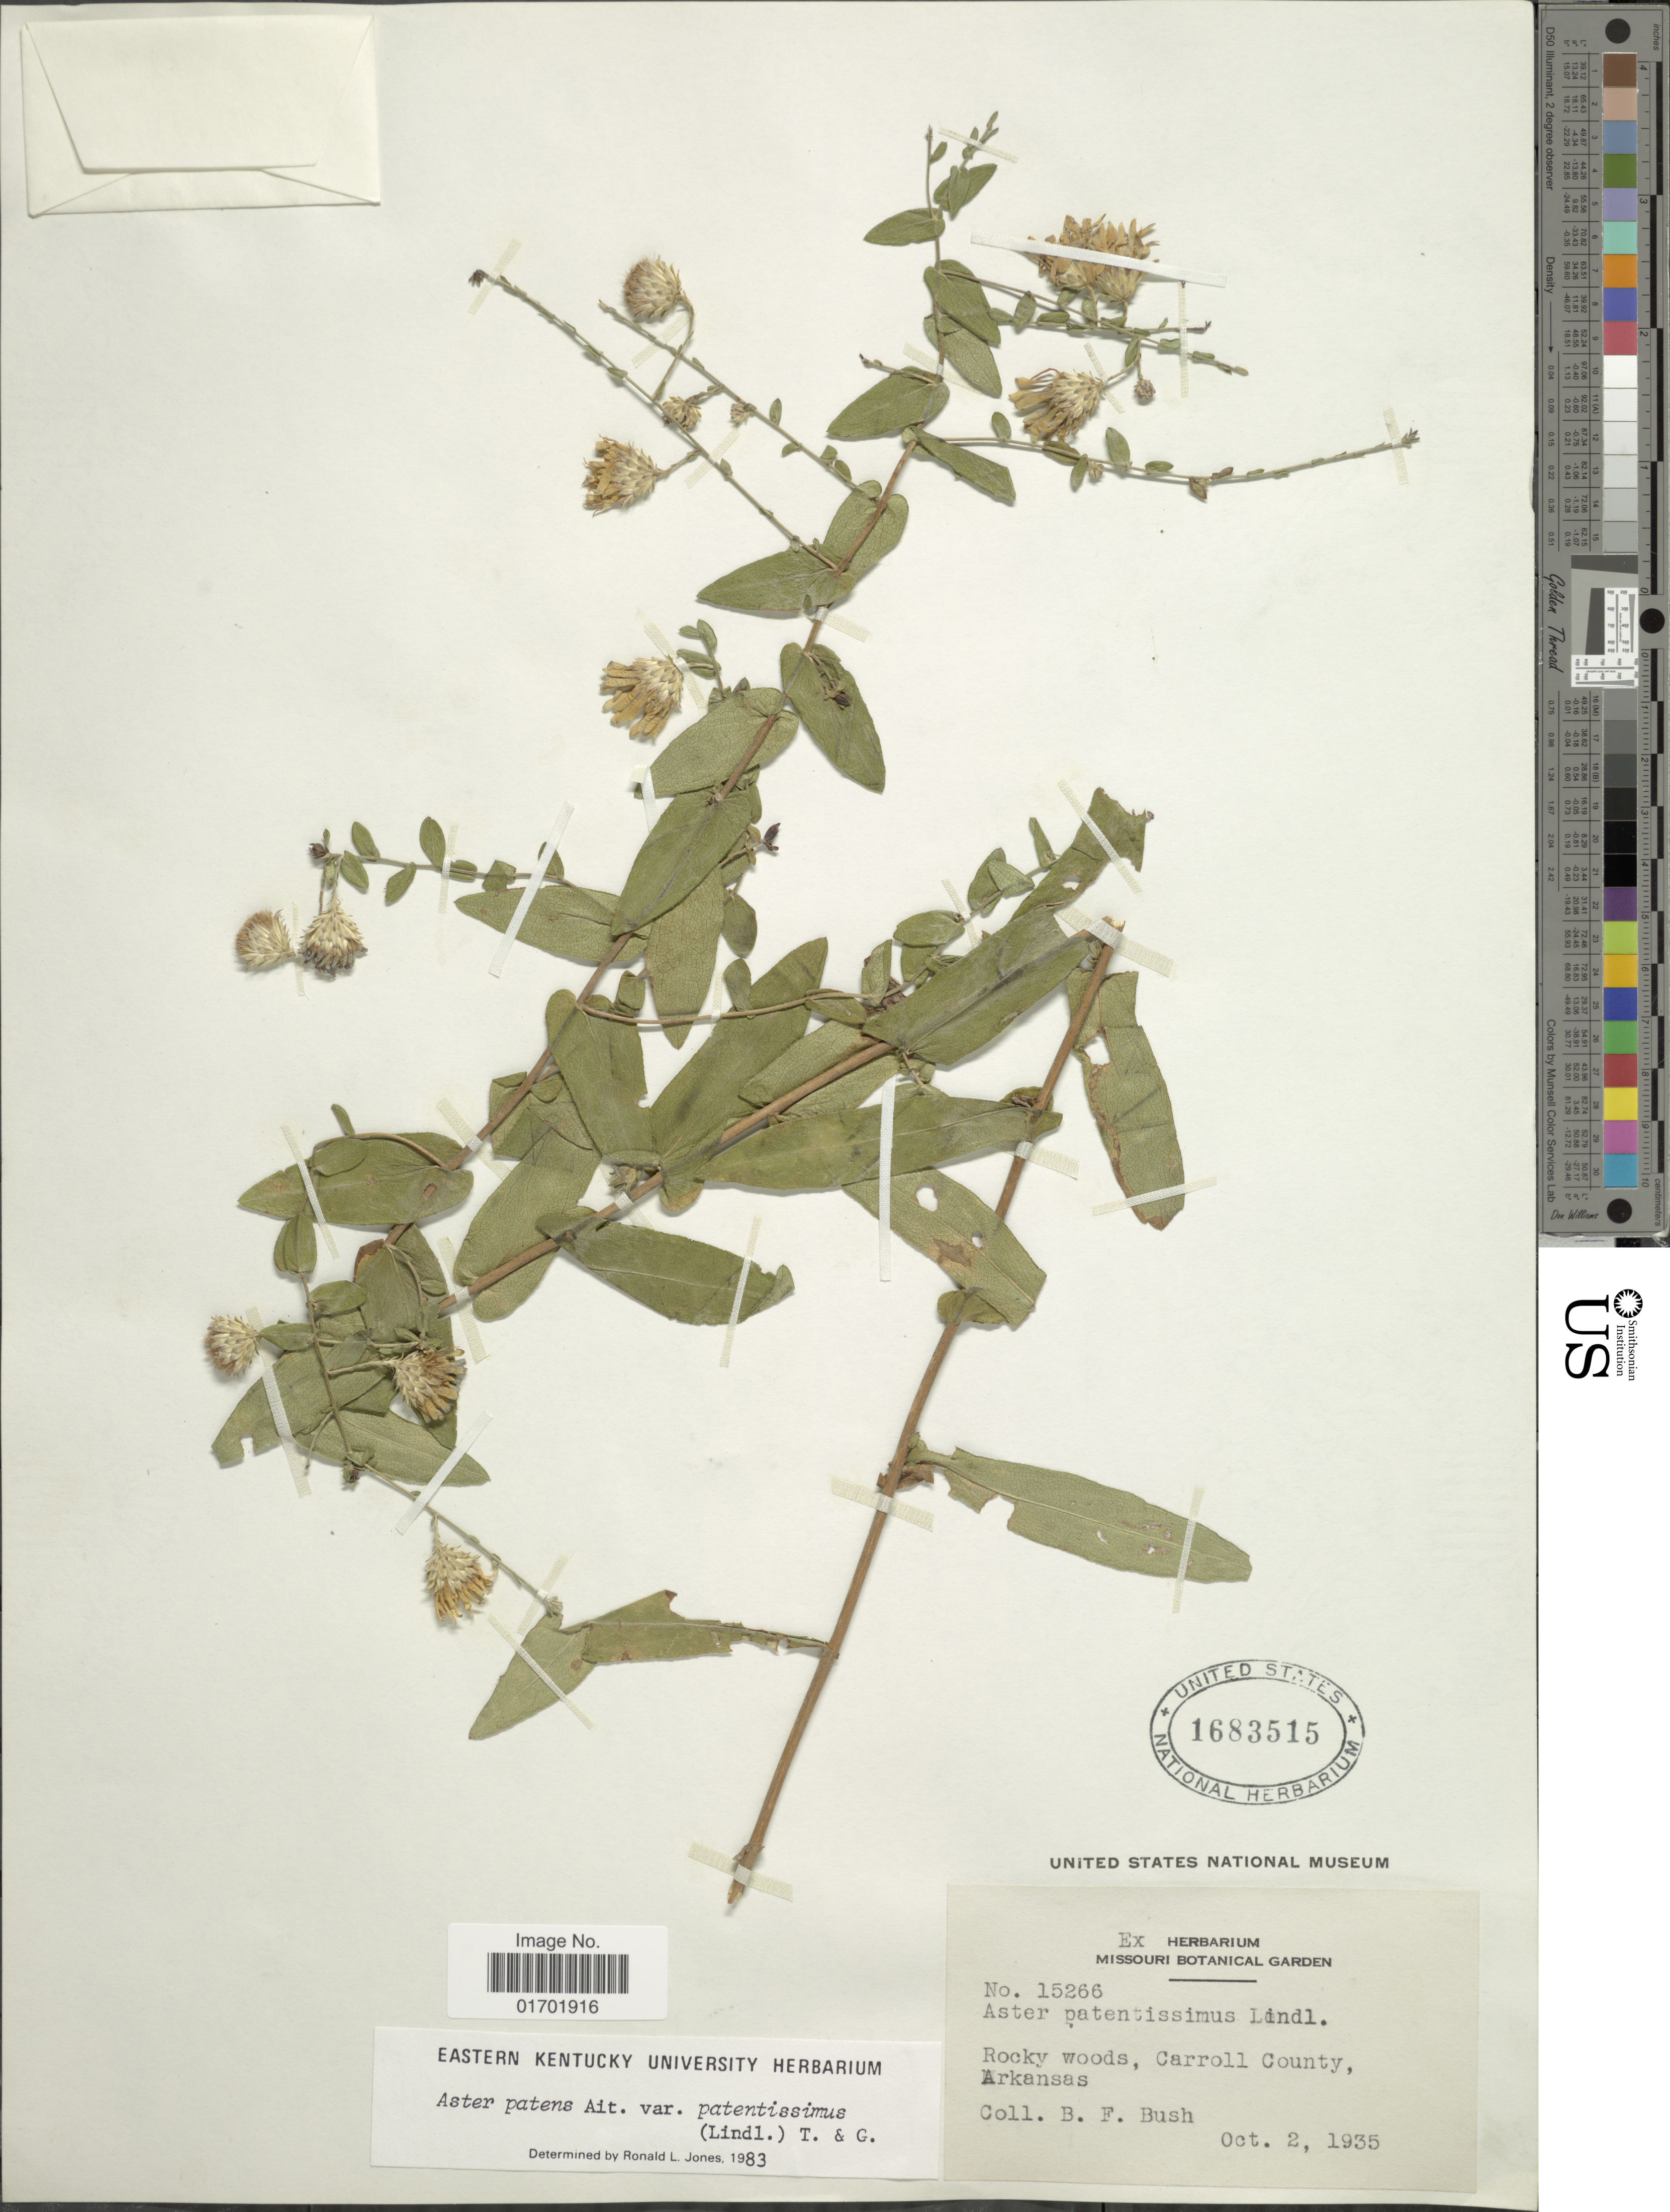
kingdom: Plantae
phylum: Tracheophyta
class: Magnoliopsida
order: Asterales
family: Asteraceae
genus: Symphyotrichum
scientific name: Symphyotrichum patens var. patentissimum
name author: (Lindl.) G.L. Nesom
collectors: B. F. Bush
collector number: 15266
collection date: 1935-10-02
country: United States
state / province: Arkansas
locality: Rocky Woods, Carroll County.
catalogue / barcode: US 1683515